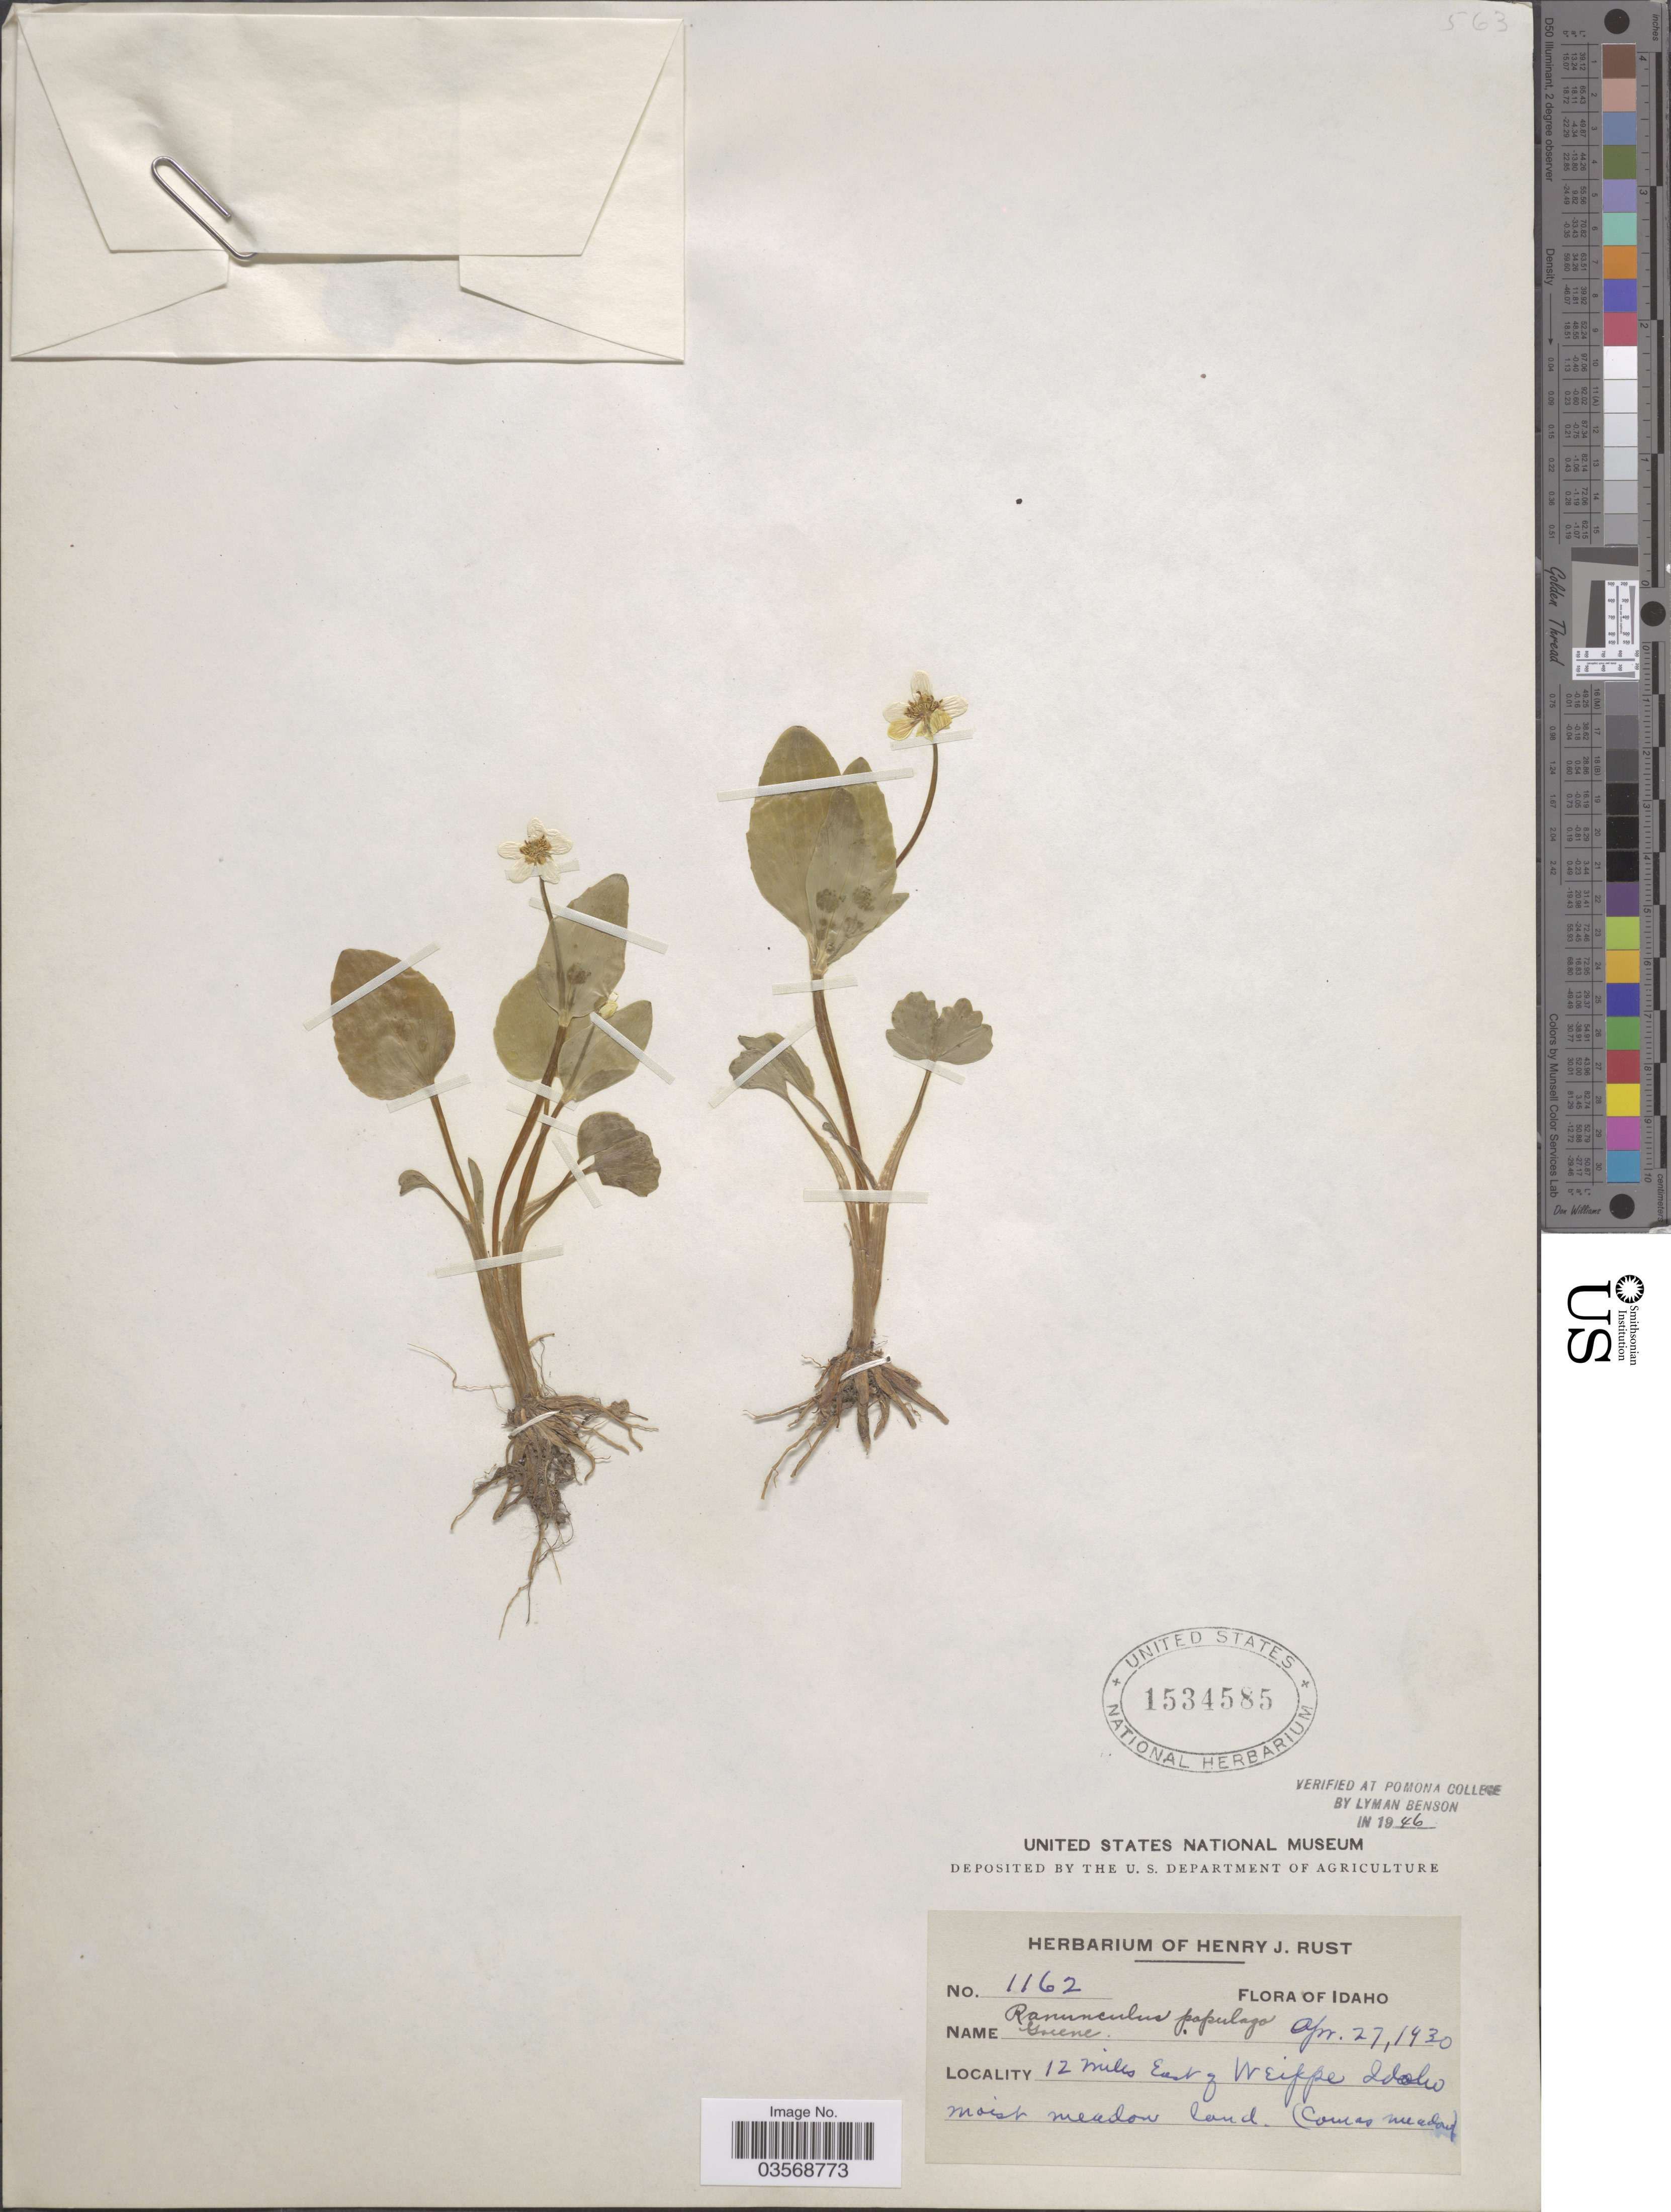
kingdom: Plantae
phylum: Tracheophyta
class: Magnoliopsida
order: Ranunculales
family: Ranunculaceae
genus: Ranunculus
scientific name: Ranunculus populago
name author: Greene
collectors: ex herb. Henry J. Rust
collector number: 1162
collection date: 1930-04-27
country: United States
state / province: Idaho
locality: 12 miles East of Weippe.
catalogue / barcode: US 1534585